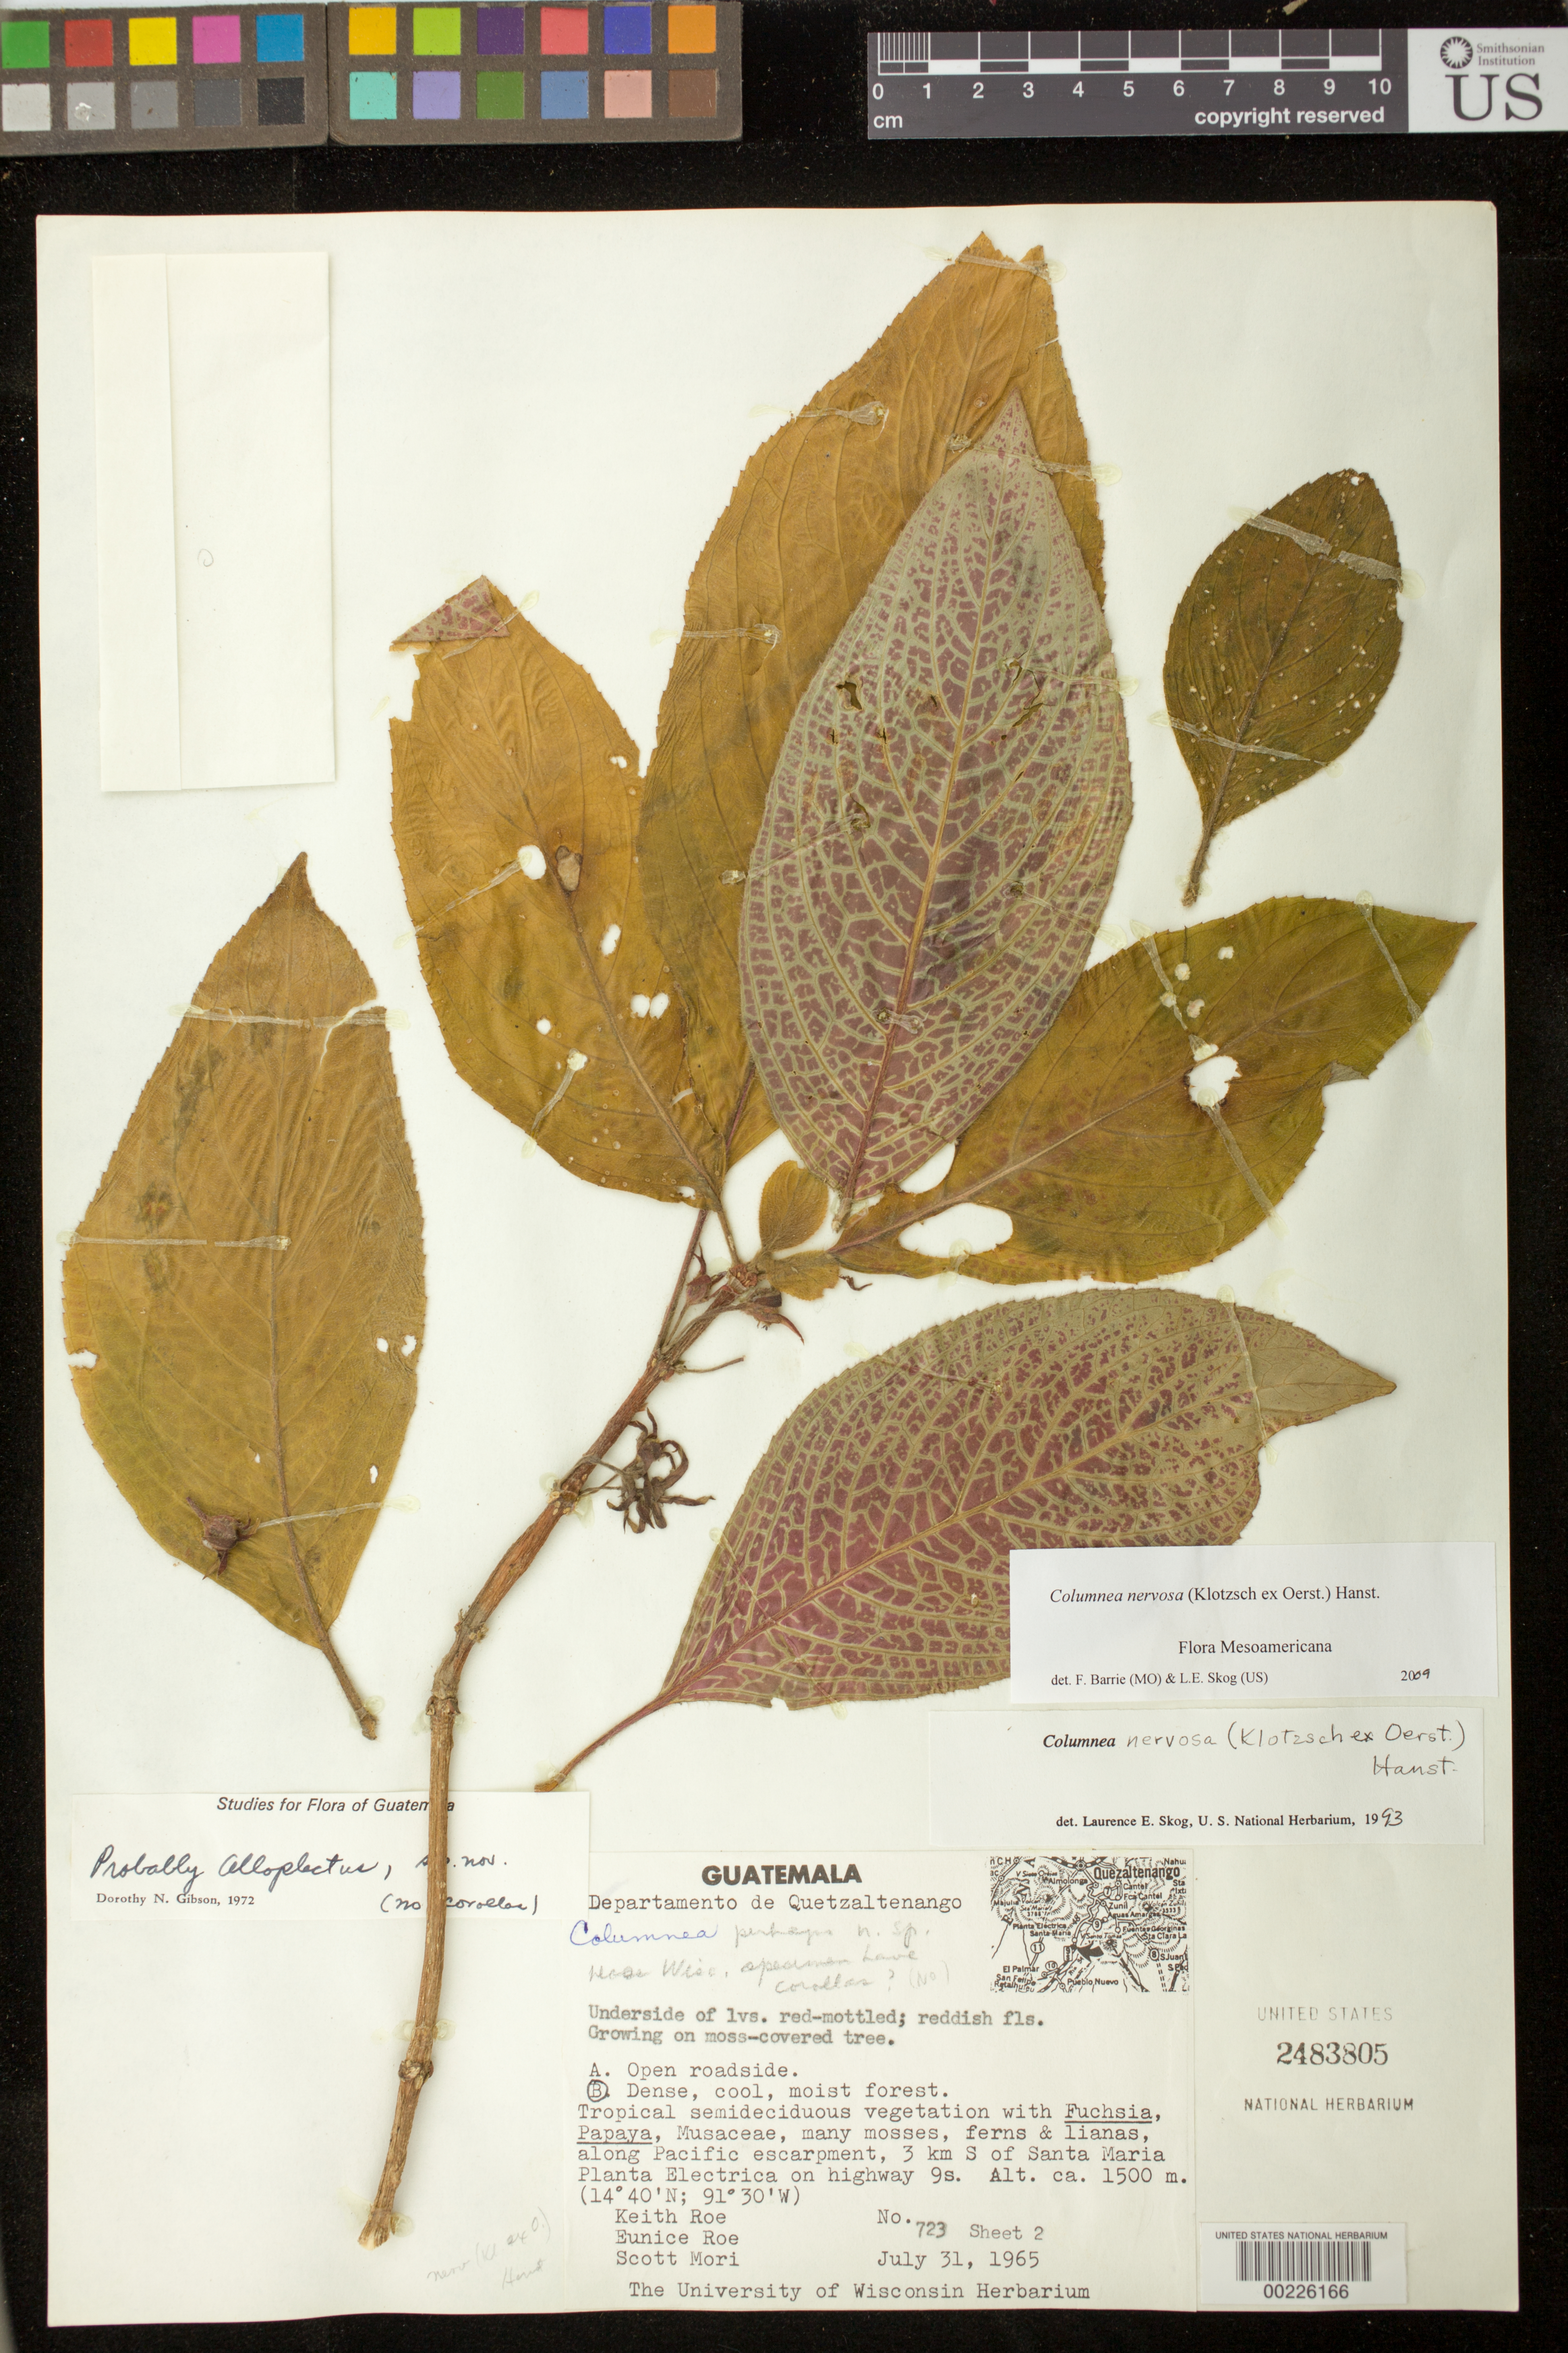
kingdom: Plantae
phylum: Tracheophyta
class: Magnoliopsida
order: Lamiales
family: Gesneriaceae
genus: Columnea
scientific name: Columnea nervosa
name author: (Klotzsch ex Oerst.) Hanst.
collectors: K. Roe, E. Roe & S. Mori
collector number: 723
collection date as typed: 31 Jul 1965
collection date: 1965-07-31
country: Guatemala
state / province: Quetzaltenango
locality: Along Pacific escarpment, 3 km S of Santa Maria Planta electrica on highway 9S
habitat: Dense, cool, moist forest, tropical semideciduous vegetation ...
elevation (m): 1500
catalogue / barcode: US 2483805